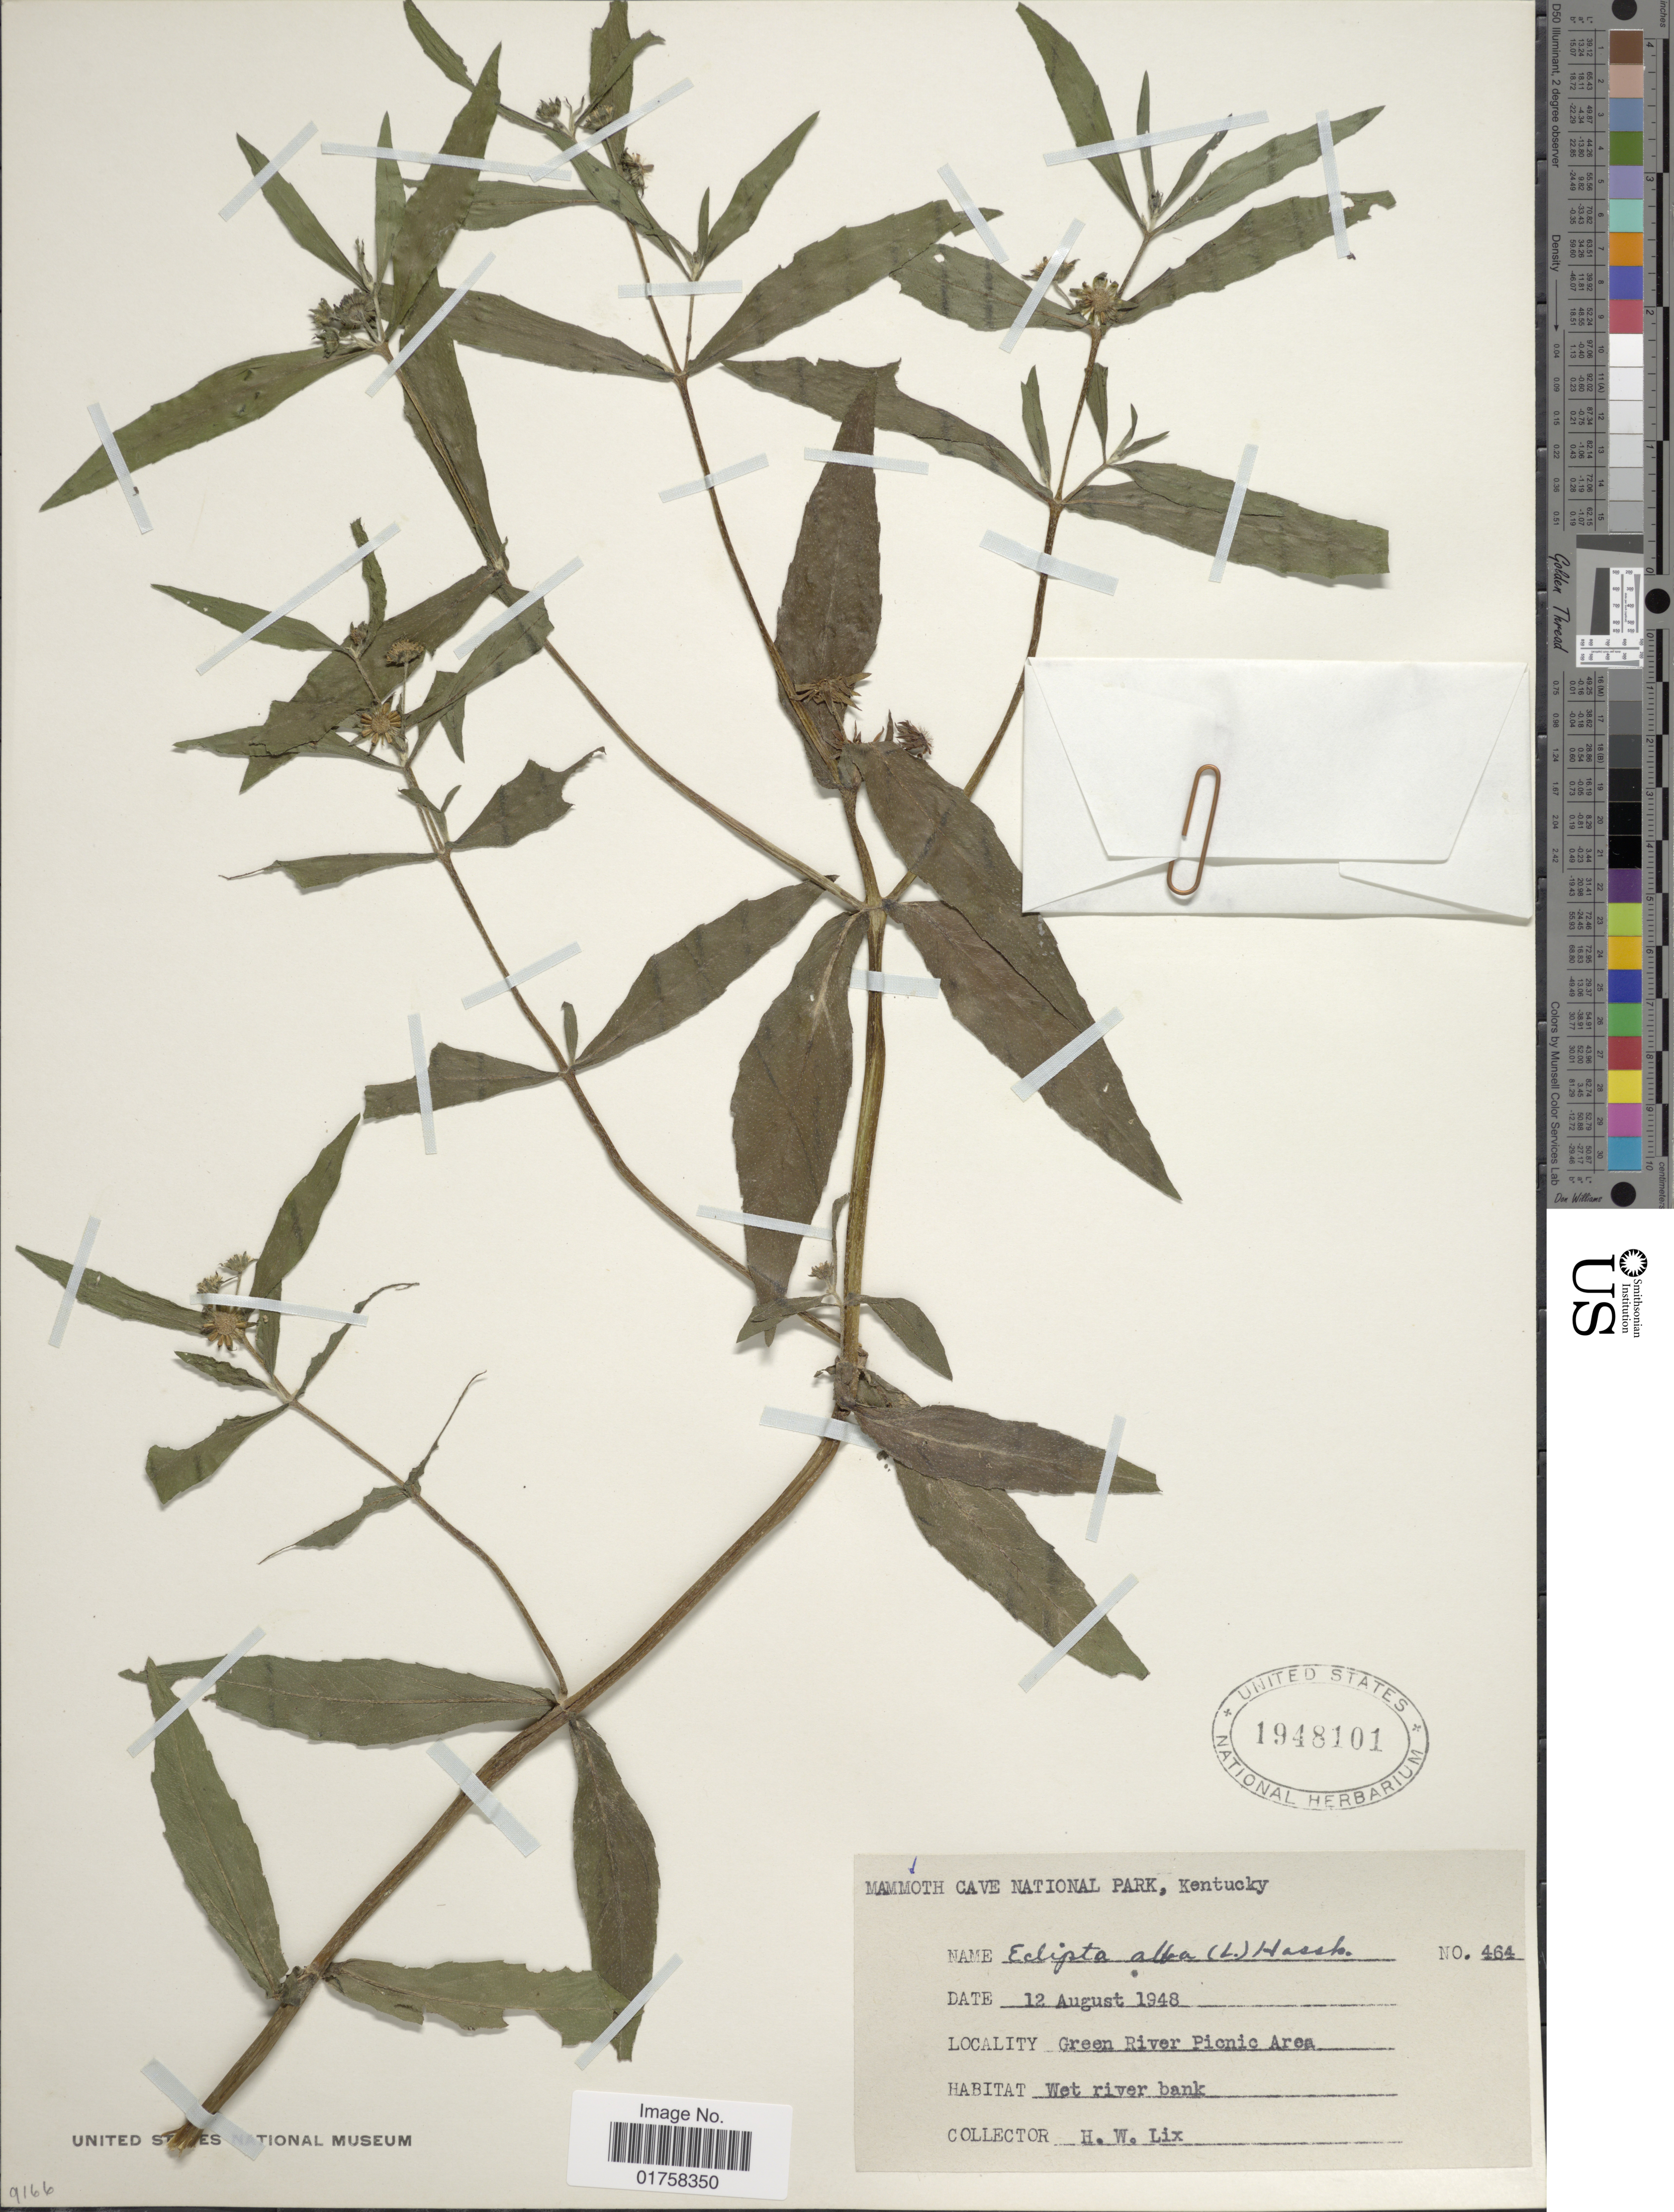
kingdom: Plantae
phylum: Tracheophyta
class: Magnoliopsida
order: Asterales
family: Asteraceae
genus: Eclipta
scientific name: Eclipta alba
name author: (L.) Hassk.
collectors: H. W. Lix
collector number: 464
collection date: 1948-08-12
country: United States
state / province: Kentucky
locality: Mammoth Cave National Park, Green RIver Picnic Area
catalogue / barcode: US 1948101